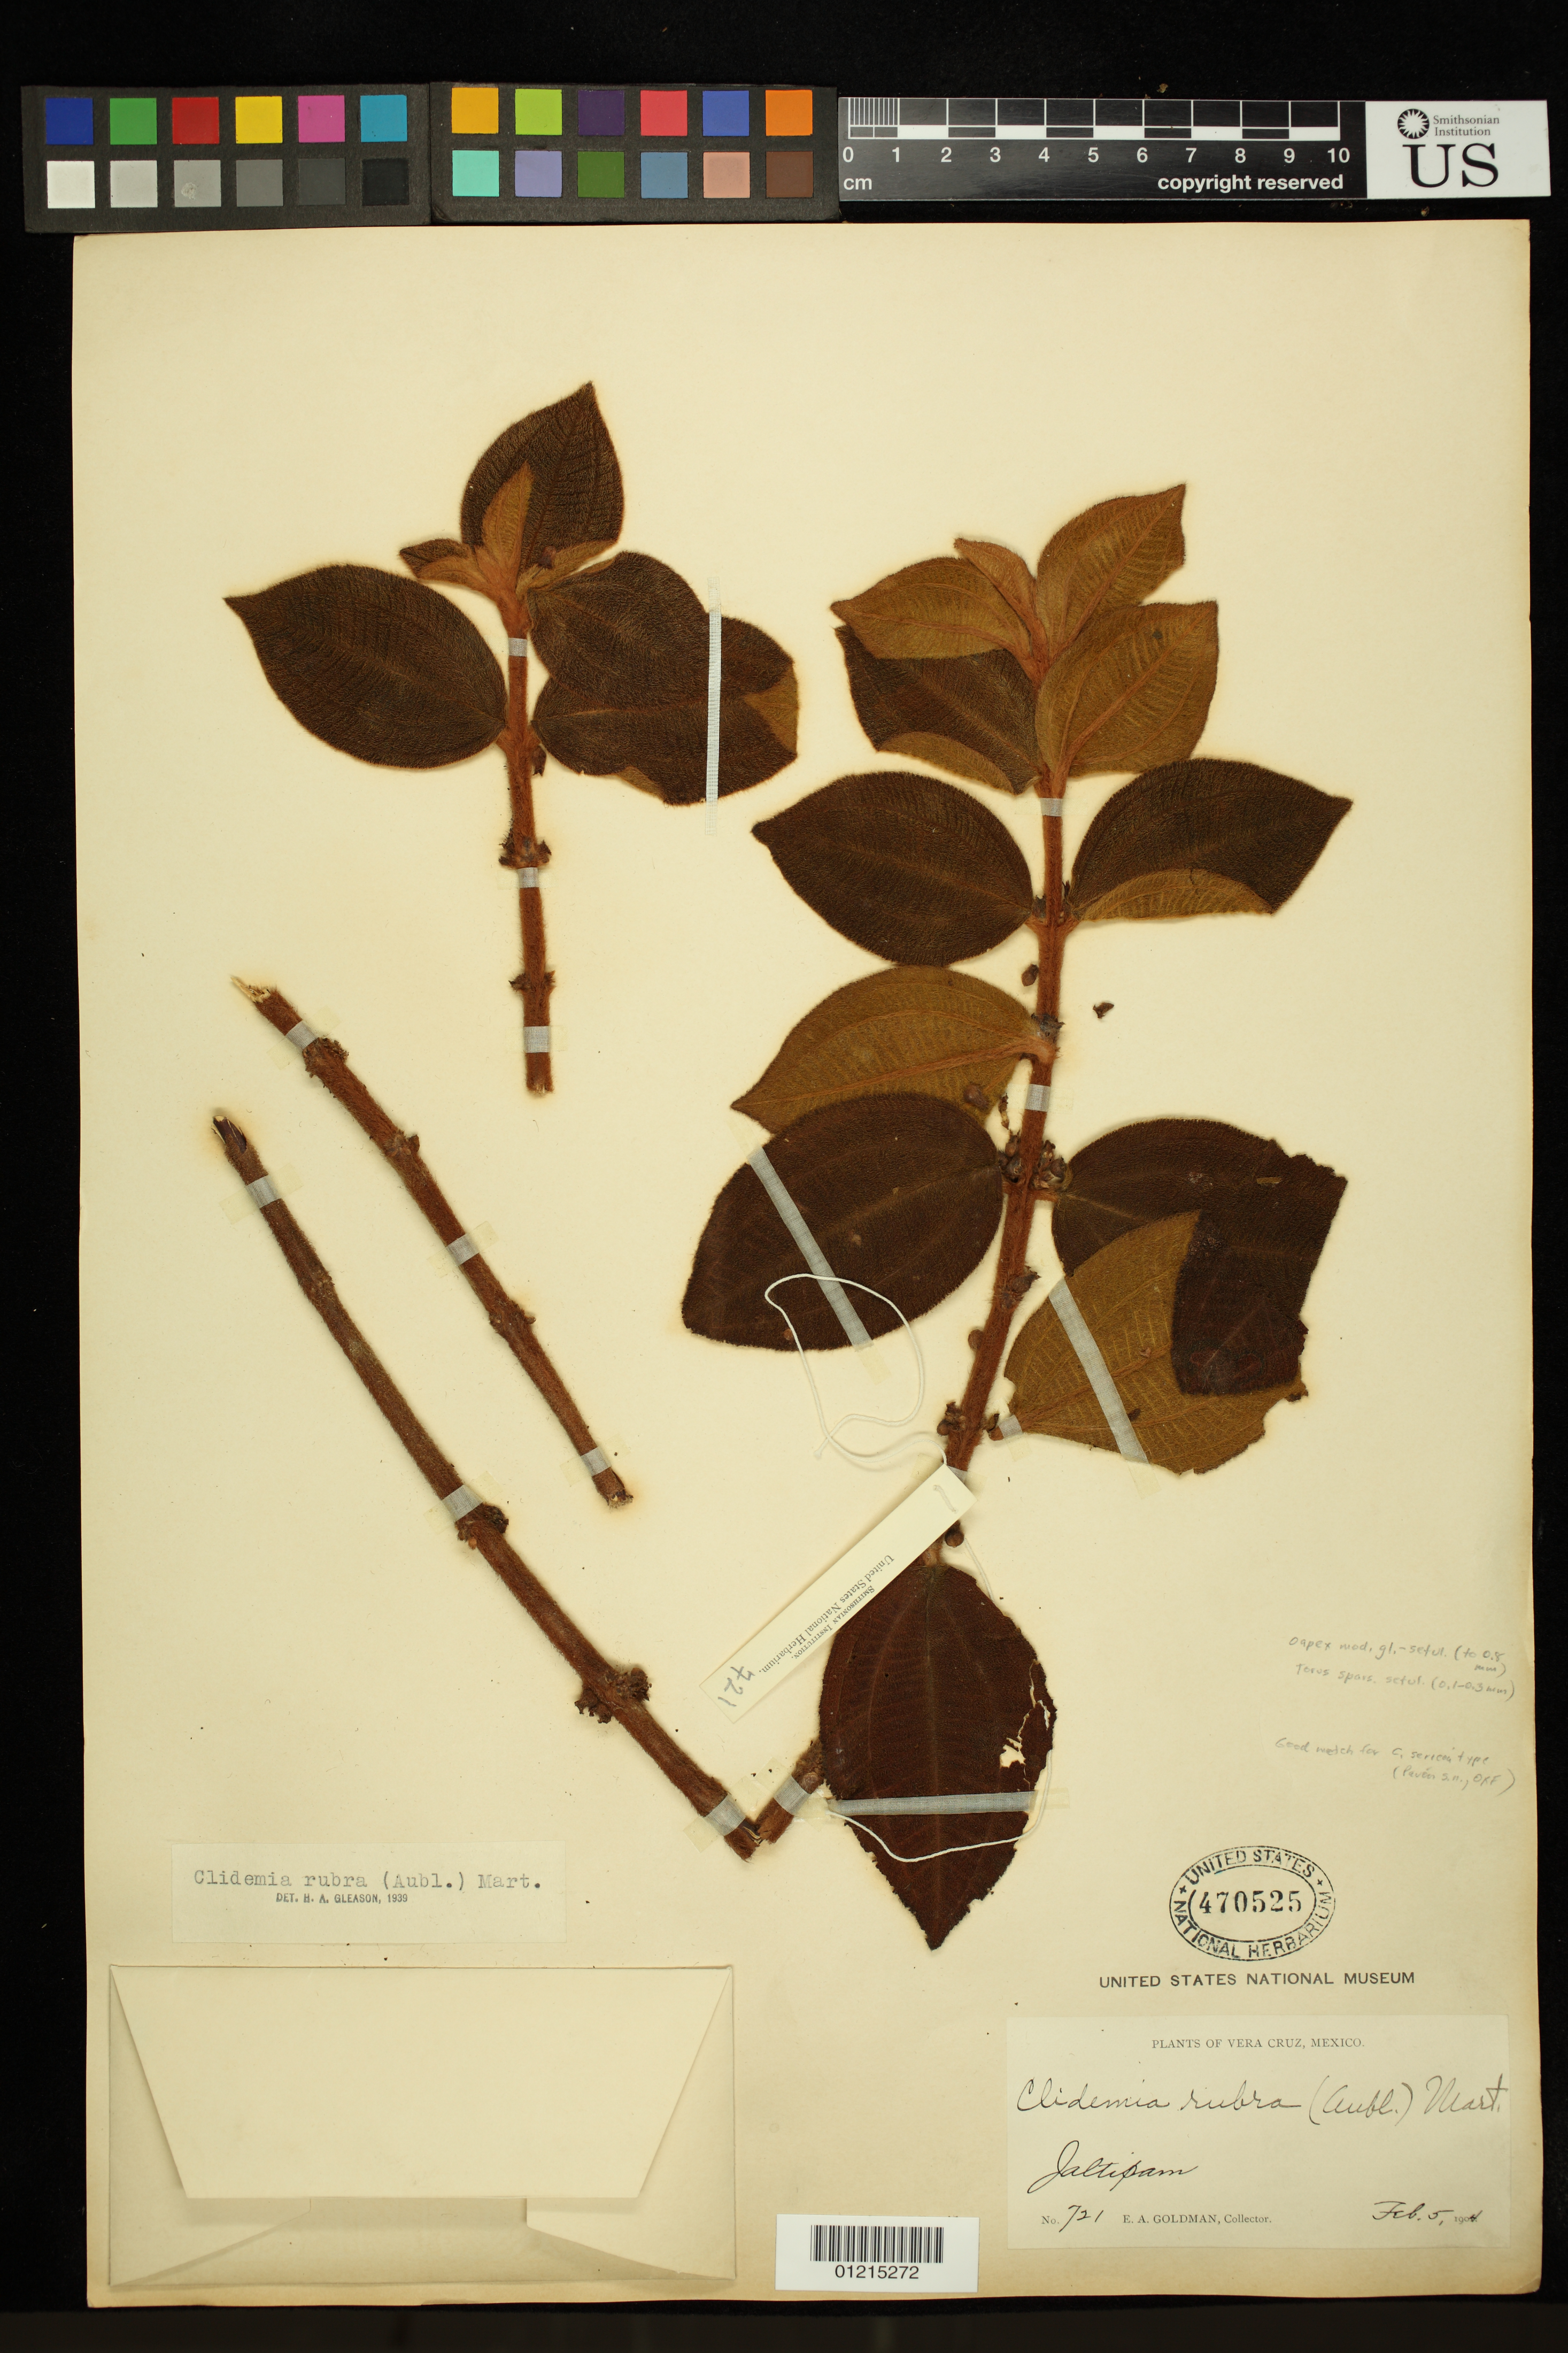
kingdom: Plantae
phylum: Tracheophyta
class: Magnoliopsida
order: Myrtales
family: Melastomataceae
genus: Clidemia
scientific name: Clidemia rubra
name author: (Aubl.) Mart.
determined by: Gleason, H. A.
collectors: E. A. Goldman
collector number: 721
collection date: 1904-02-05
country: Mexico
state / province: Veracruz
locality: Jaltipam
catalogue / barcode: US 470525